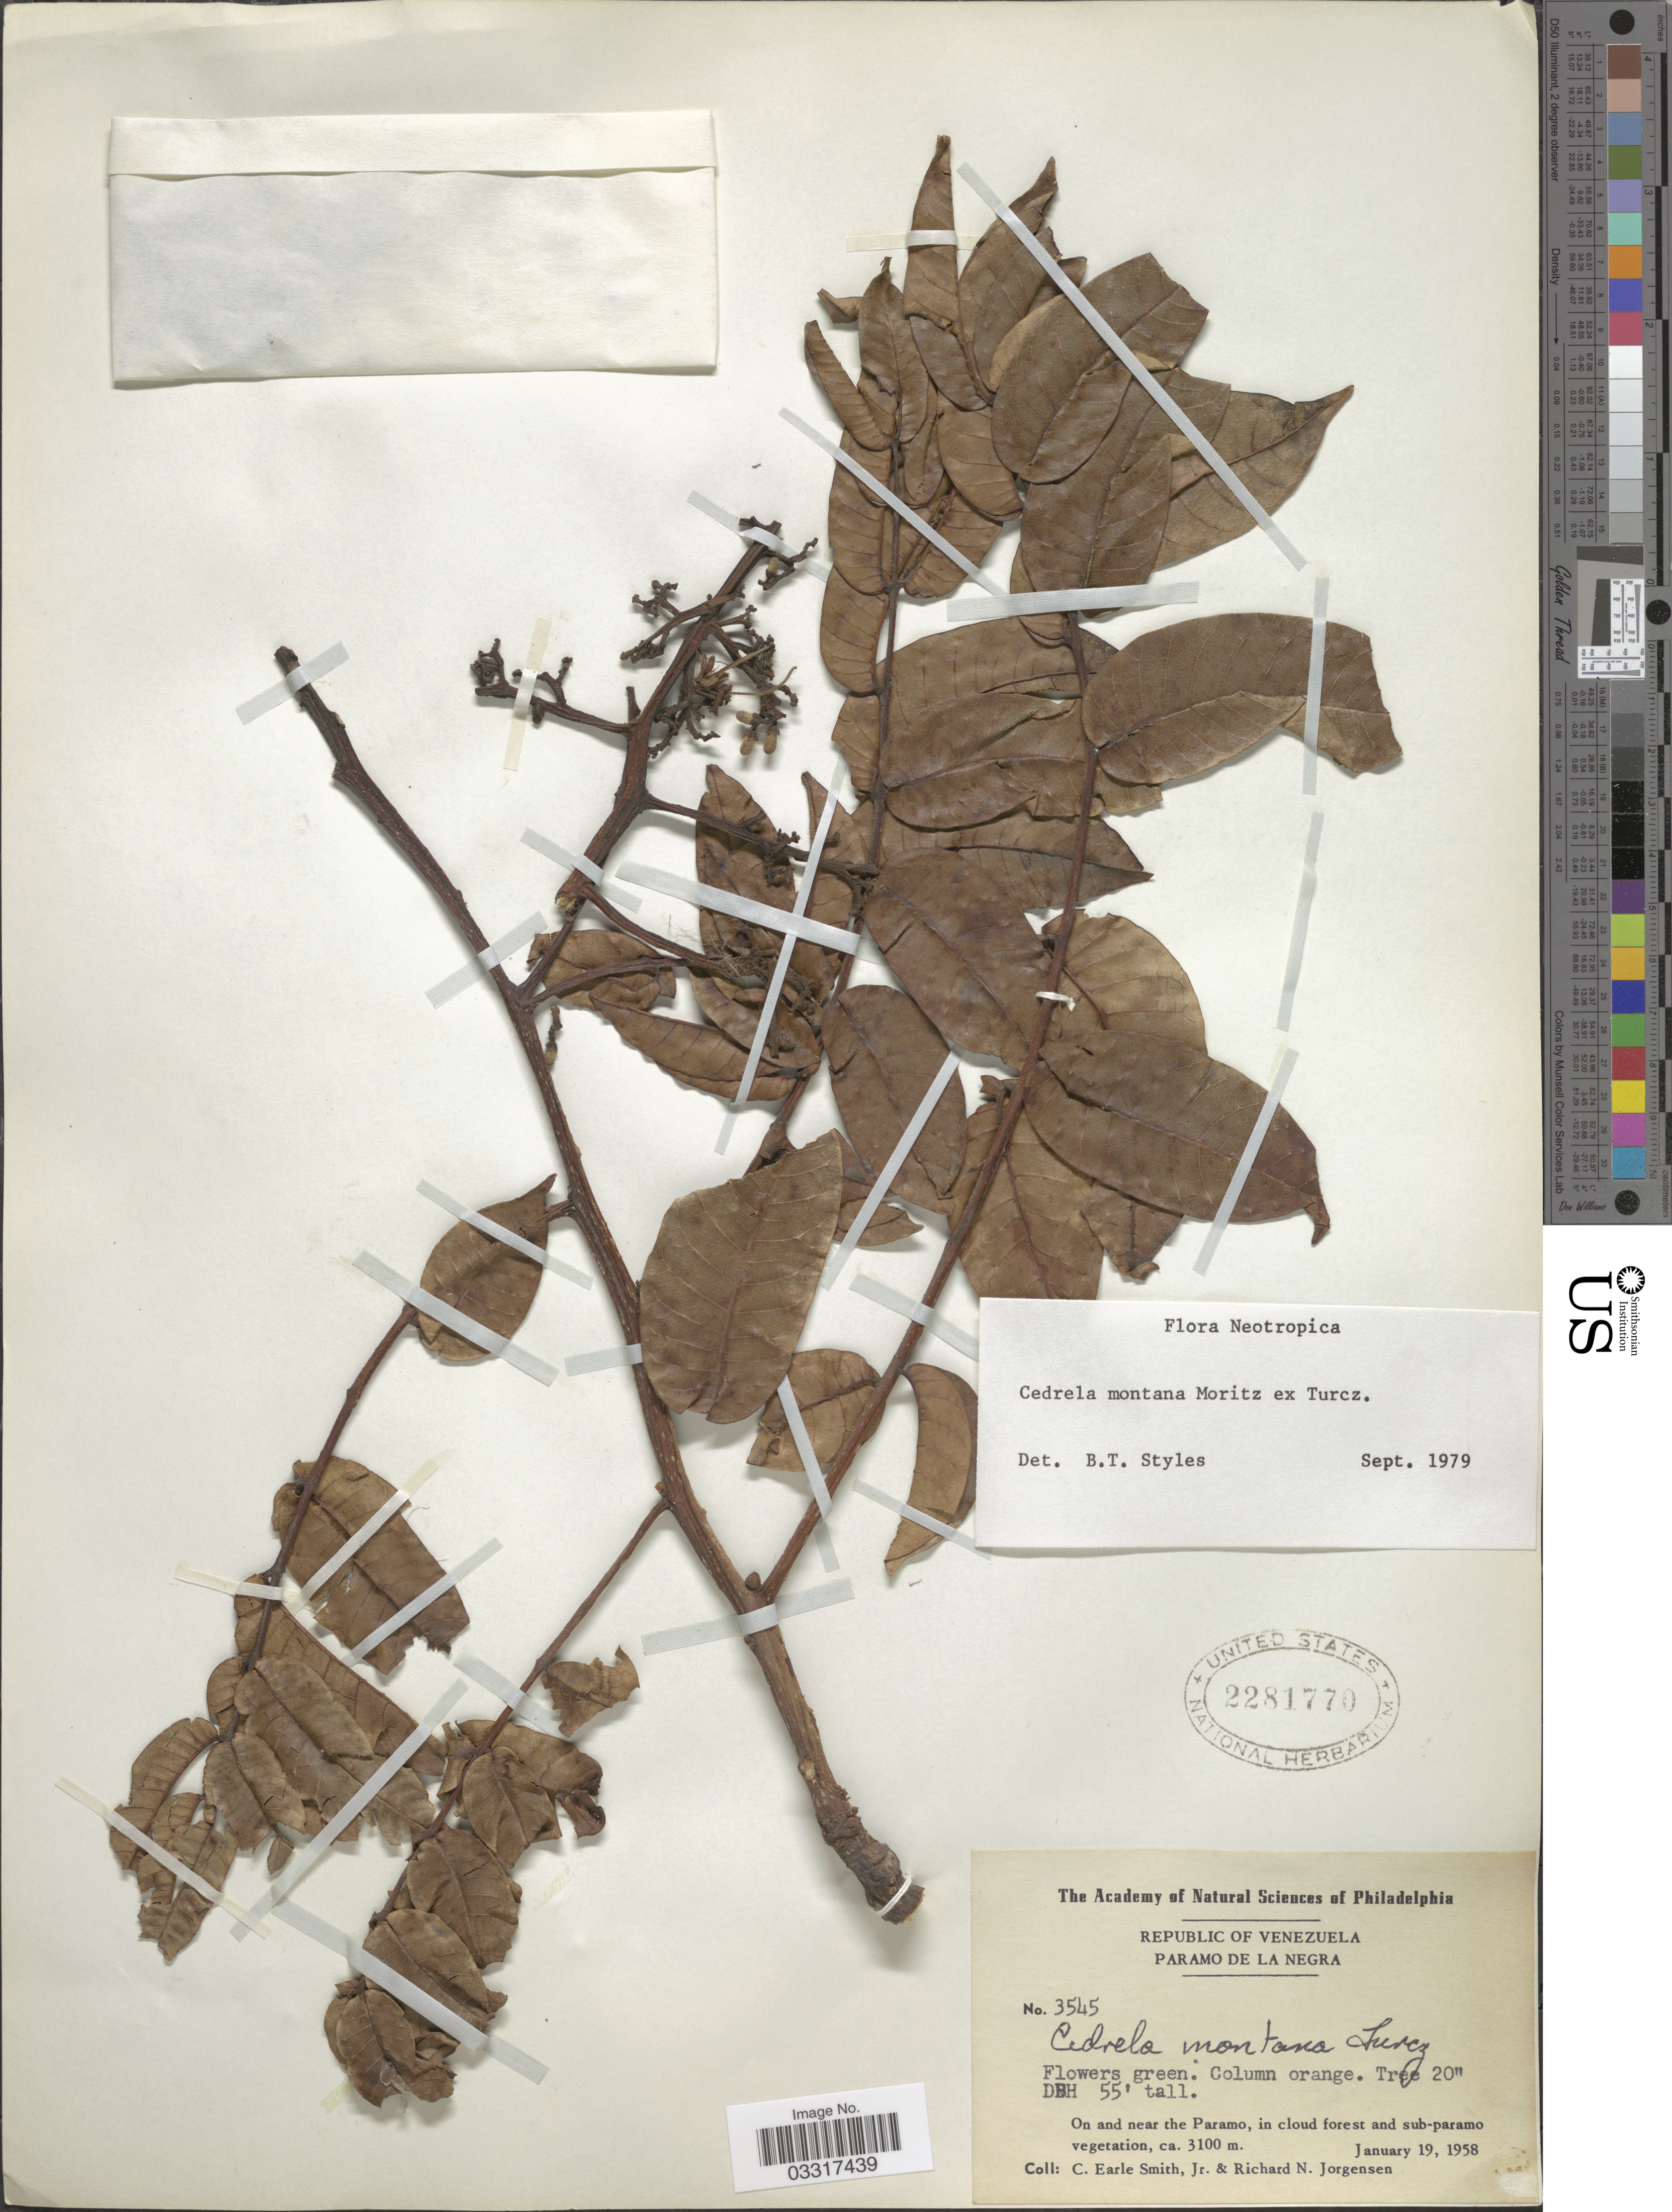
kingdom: Plantae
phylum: Tracheophyta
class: Magnoliopsida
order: Sapindales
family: Meliaceae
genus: Cedrela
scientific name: Cedrela montana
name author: Moritz ex Turcz.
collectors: C. E. Smith Jr. & R. N. Jørgensen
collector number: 3545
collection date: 1958-01-19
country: Venezuela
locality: Paramo de La Negra. On and near the Paramo, in cloud forest and sub-paramo vegetation.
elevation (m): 3100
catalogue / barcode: US 2281770